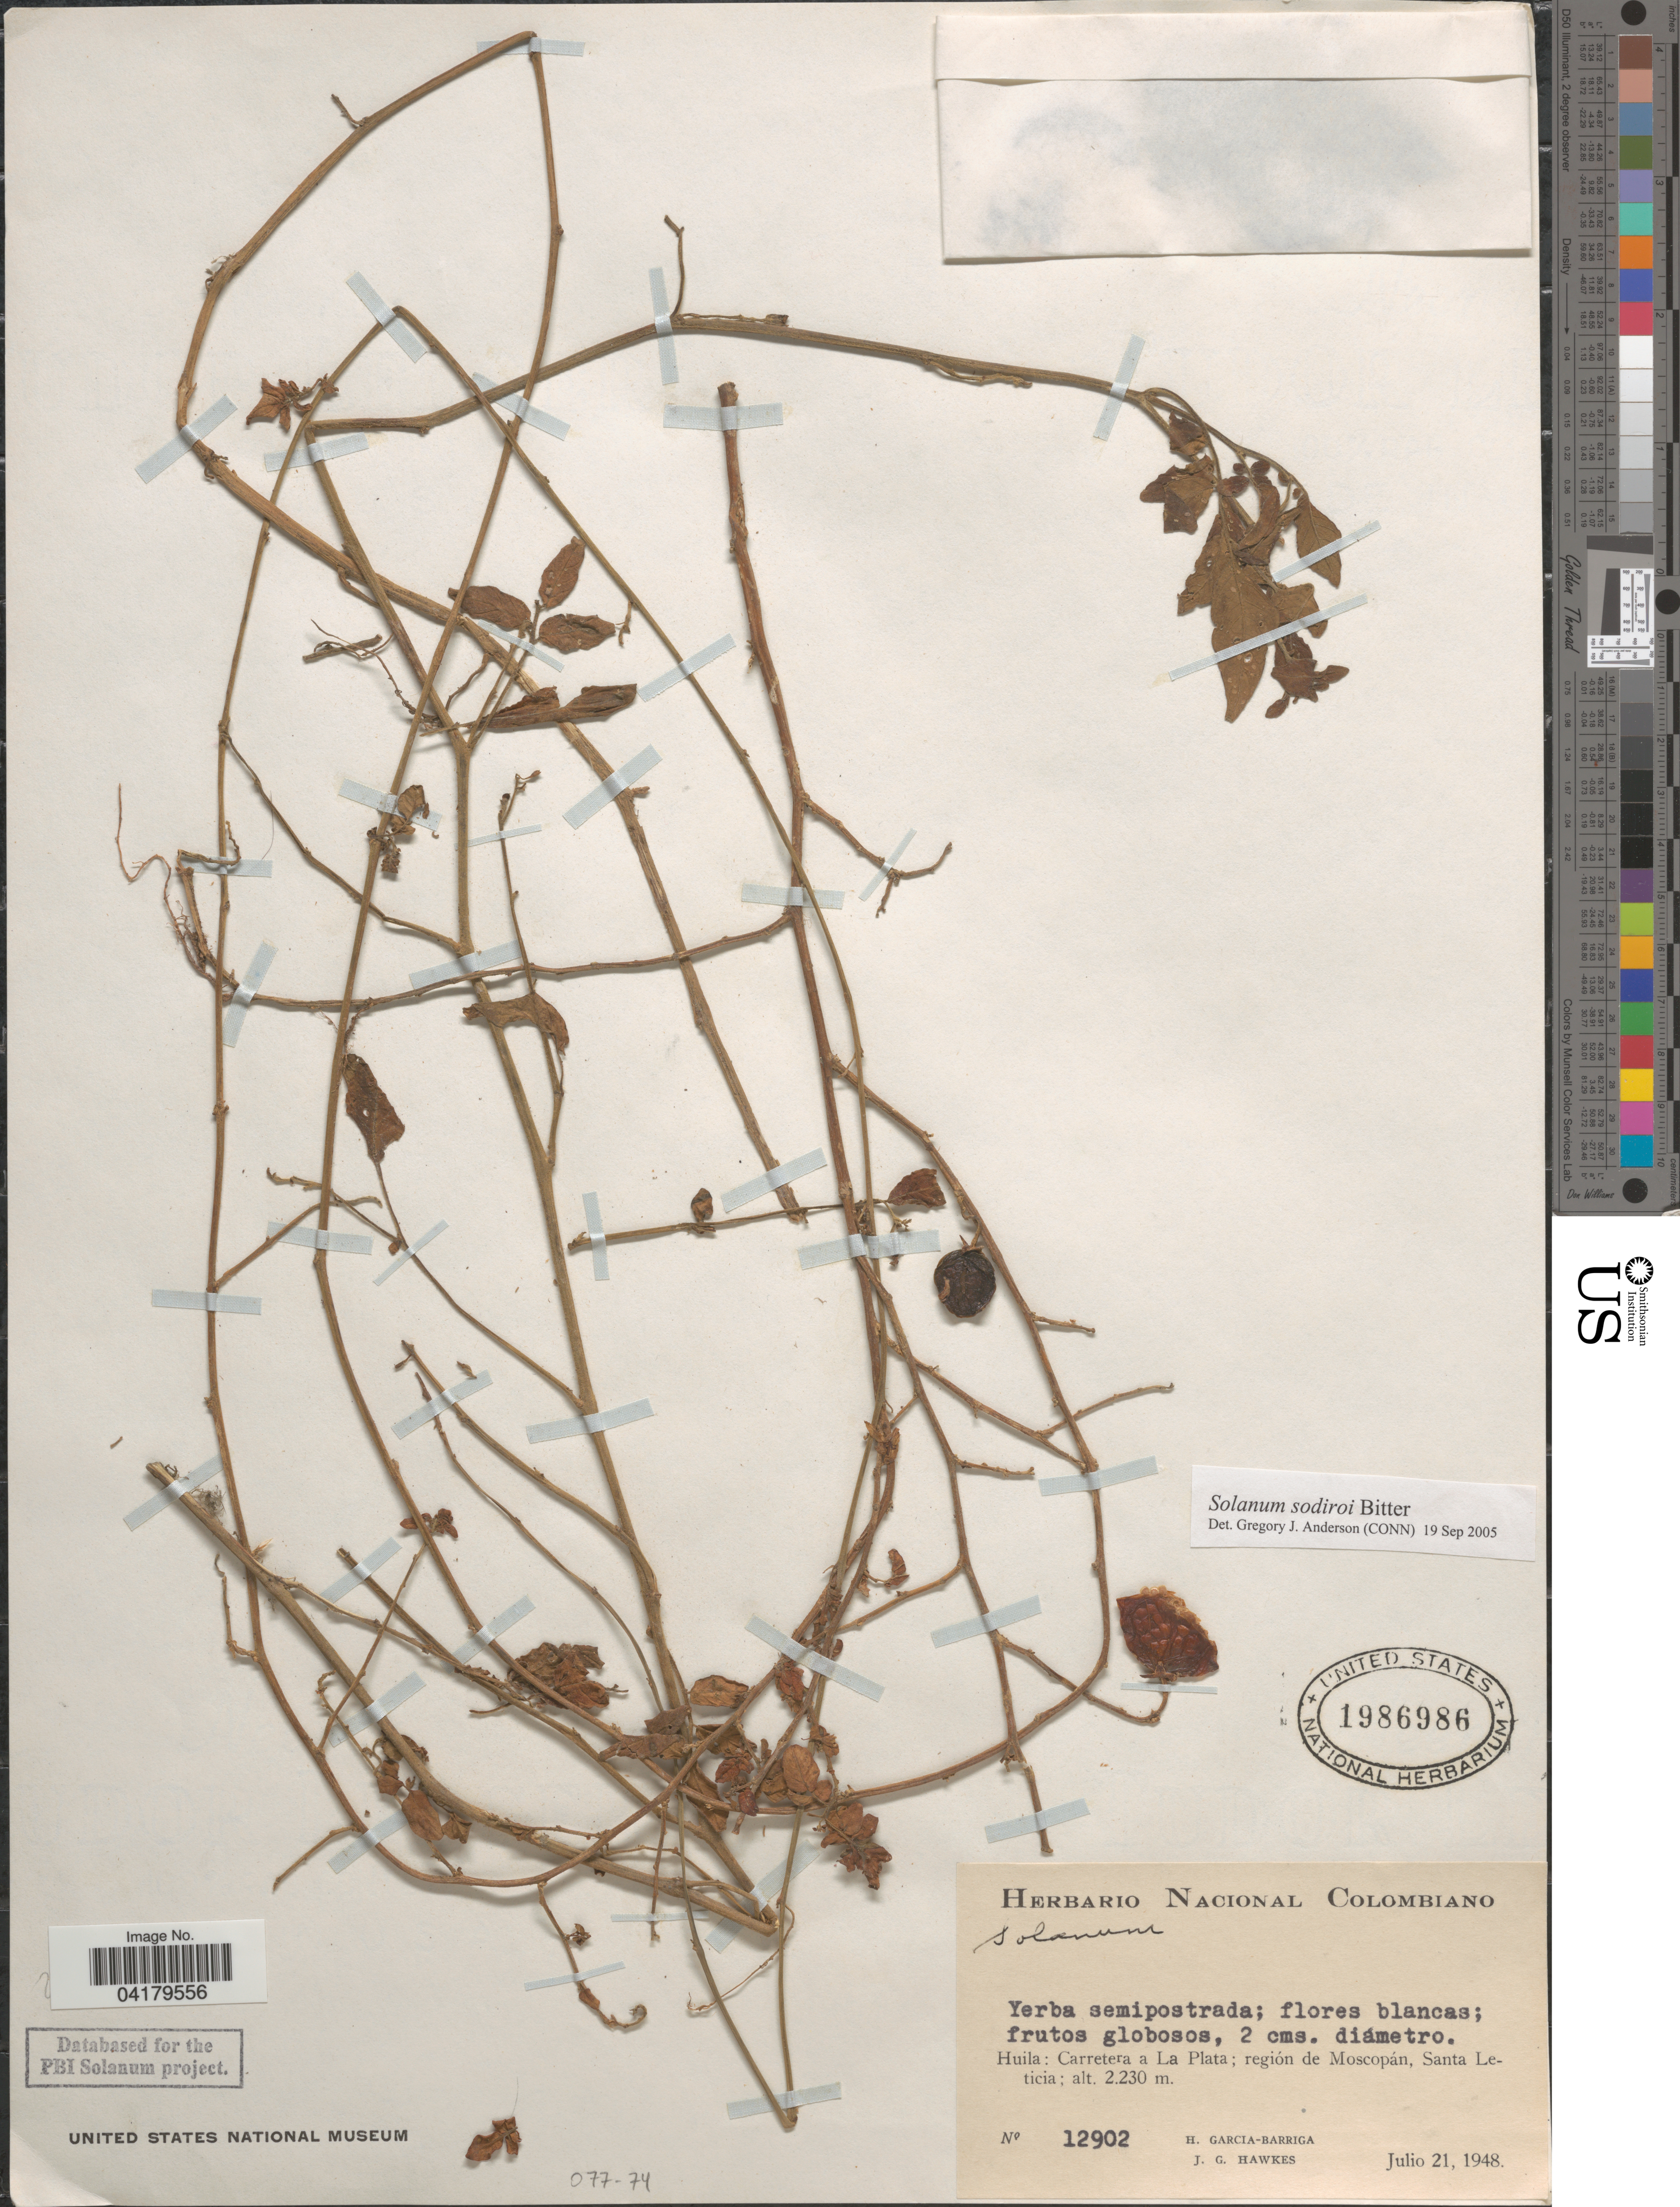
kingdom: Plantae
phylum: Tracheophyta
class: Magnoliopsida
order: Solanales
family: Solanaceae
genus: Solanum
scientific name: Solanum sodiroi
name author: Bitter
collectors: H. García Barriga & J. Hawkes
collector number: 12902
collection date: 1948-07-21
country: Colombia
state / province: Huila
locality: Carretera a La Plata; région de Moscopán, Santa Leticia.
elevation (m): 2230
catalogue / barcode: US 1986986